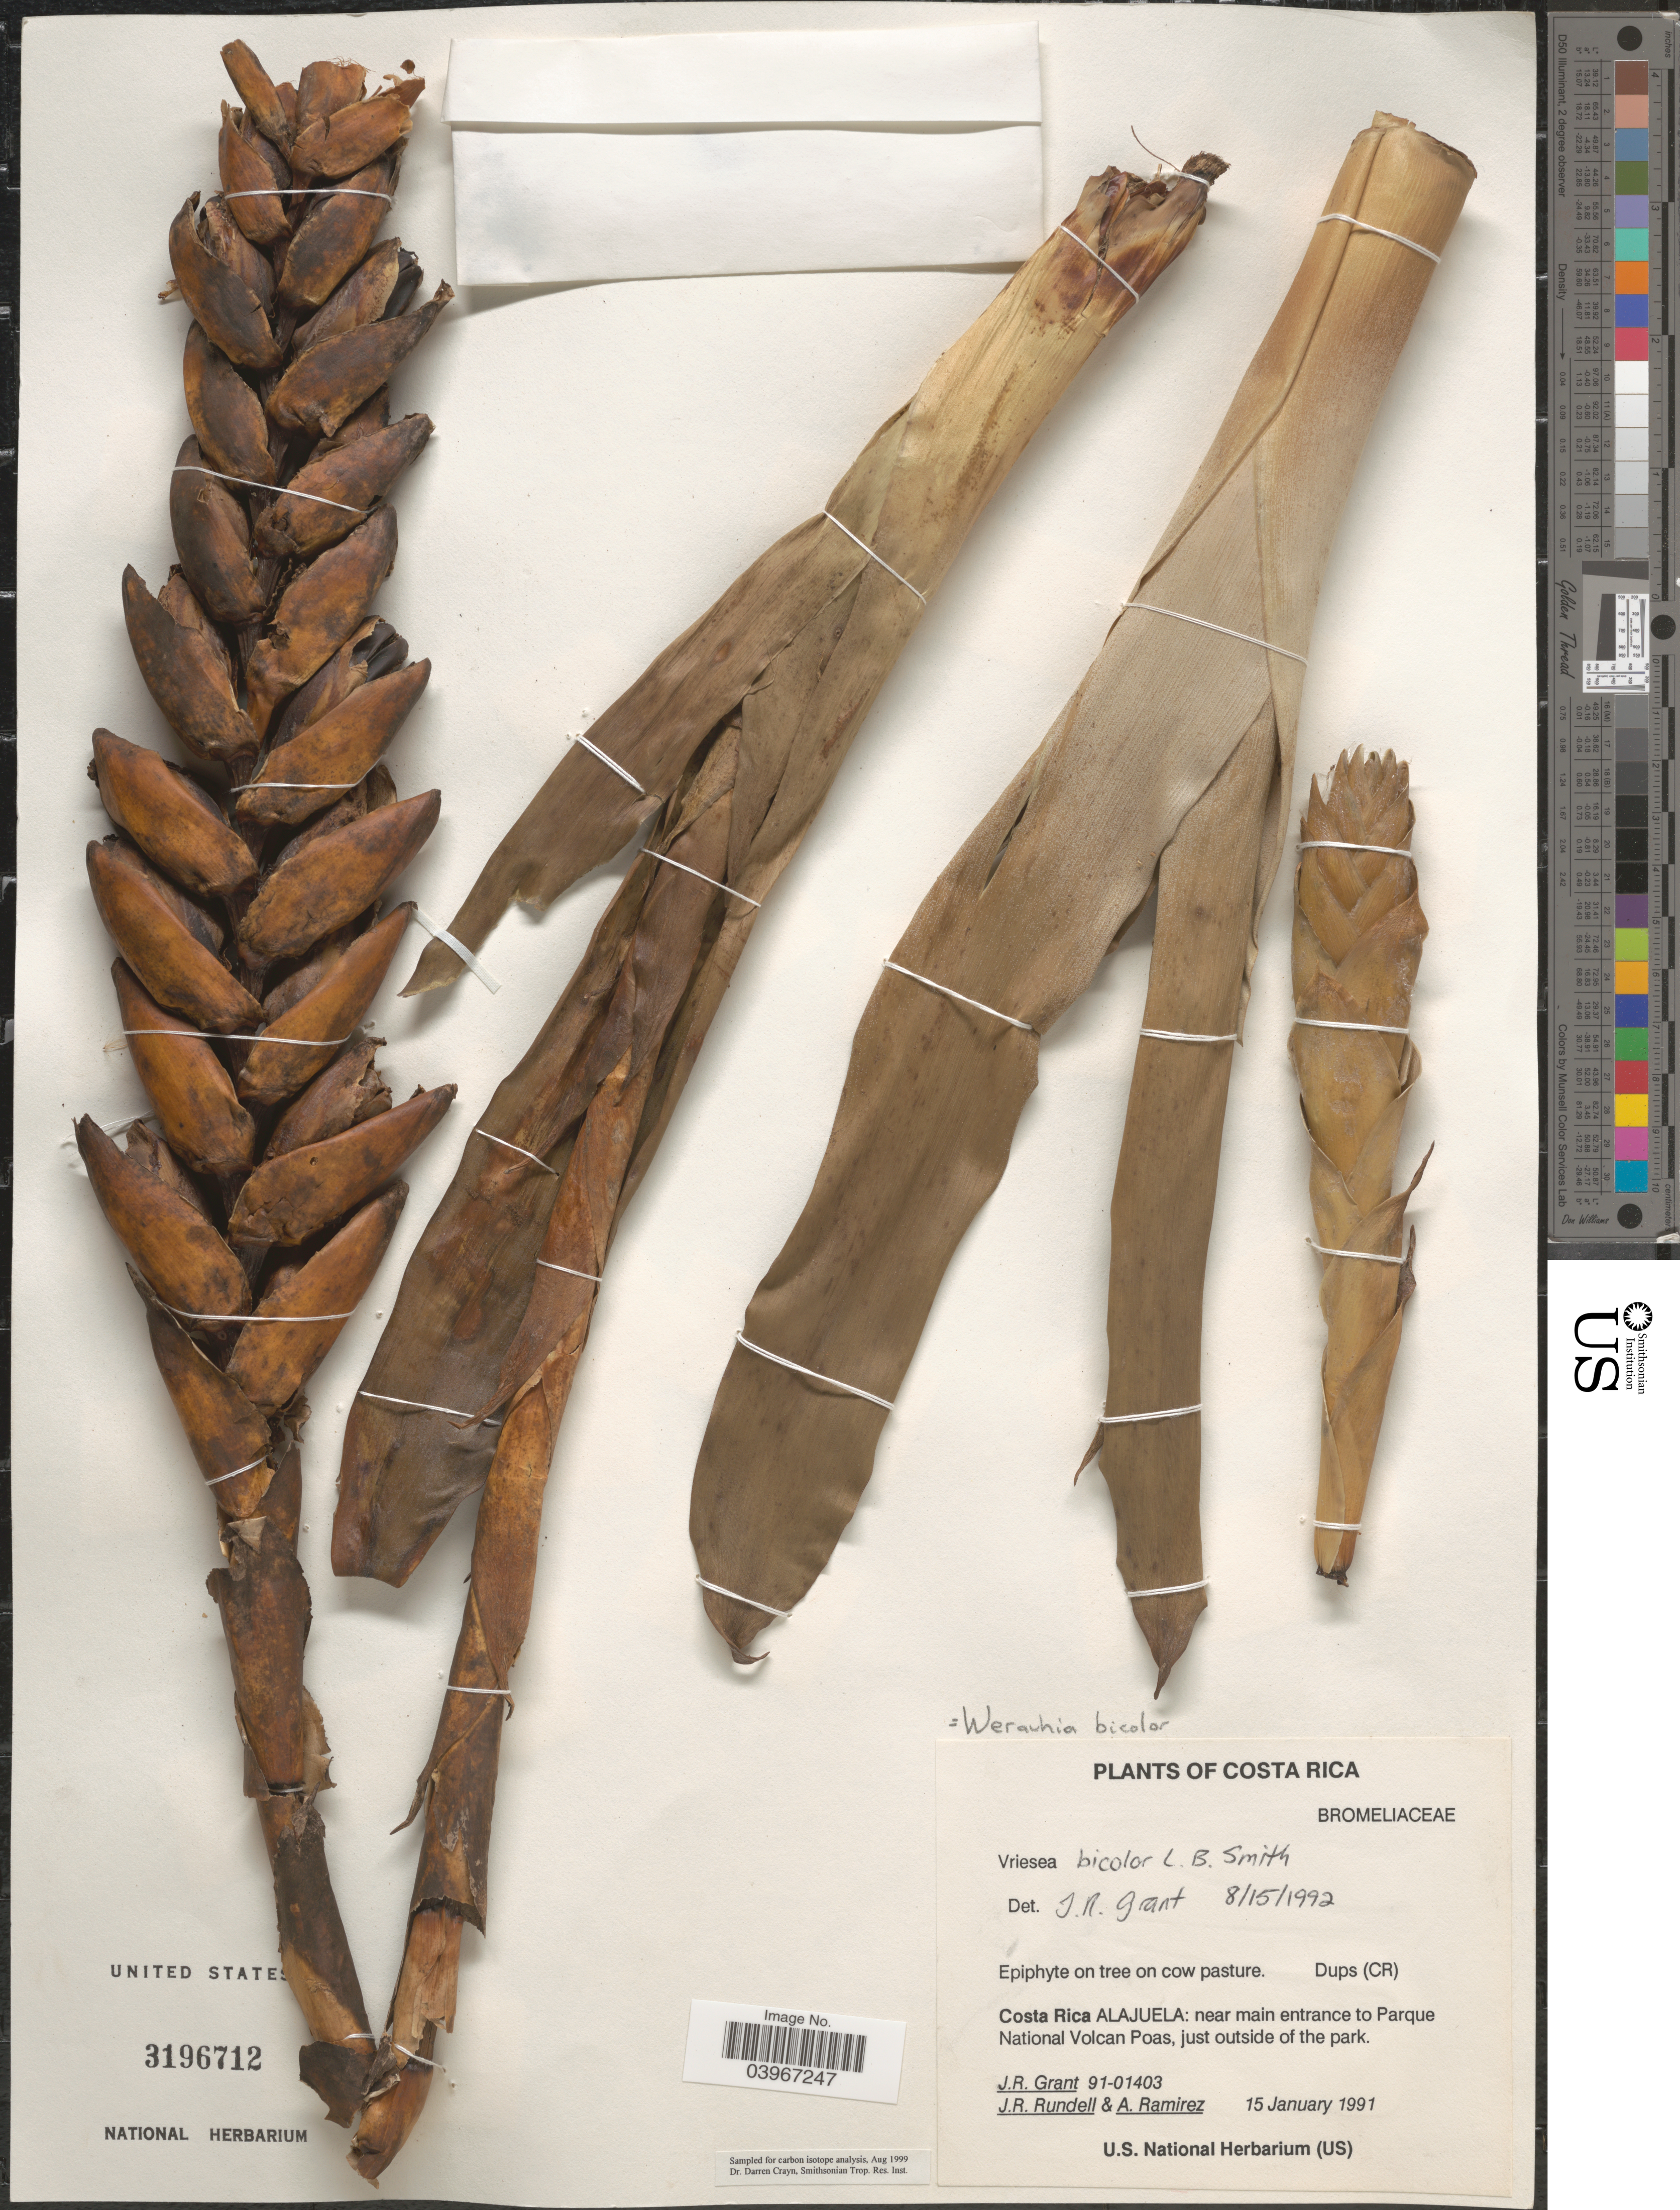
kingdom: Plantae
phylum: Tracheophyta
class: Liliopsida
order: Poales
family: Bromeliaceae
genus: Werauhia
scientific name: Werauhia bicolor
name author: (L.B. Sm.) J.R. Grant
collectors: J. Grant, J. R. Rundell & A. Ramirez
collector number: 91-01403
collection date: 1991-01-15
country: Costa Rica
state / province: Alajuela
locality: Near main entrance to Parque National Volcan Poas, just outside of the park.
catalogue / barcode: US 3196712